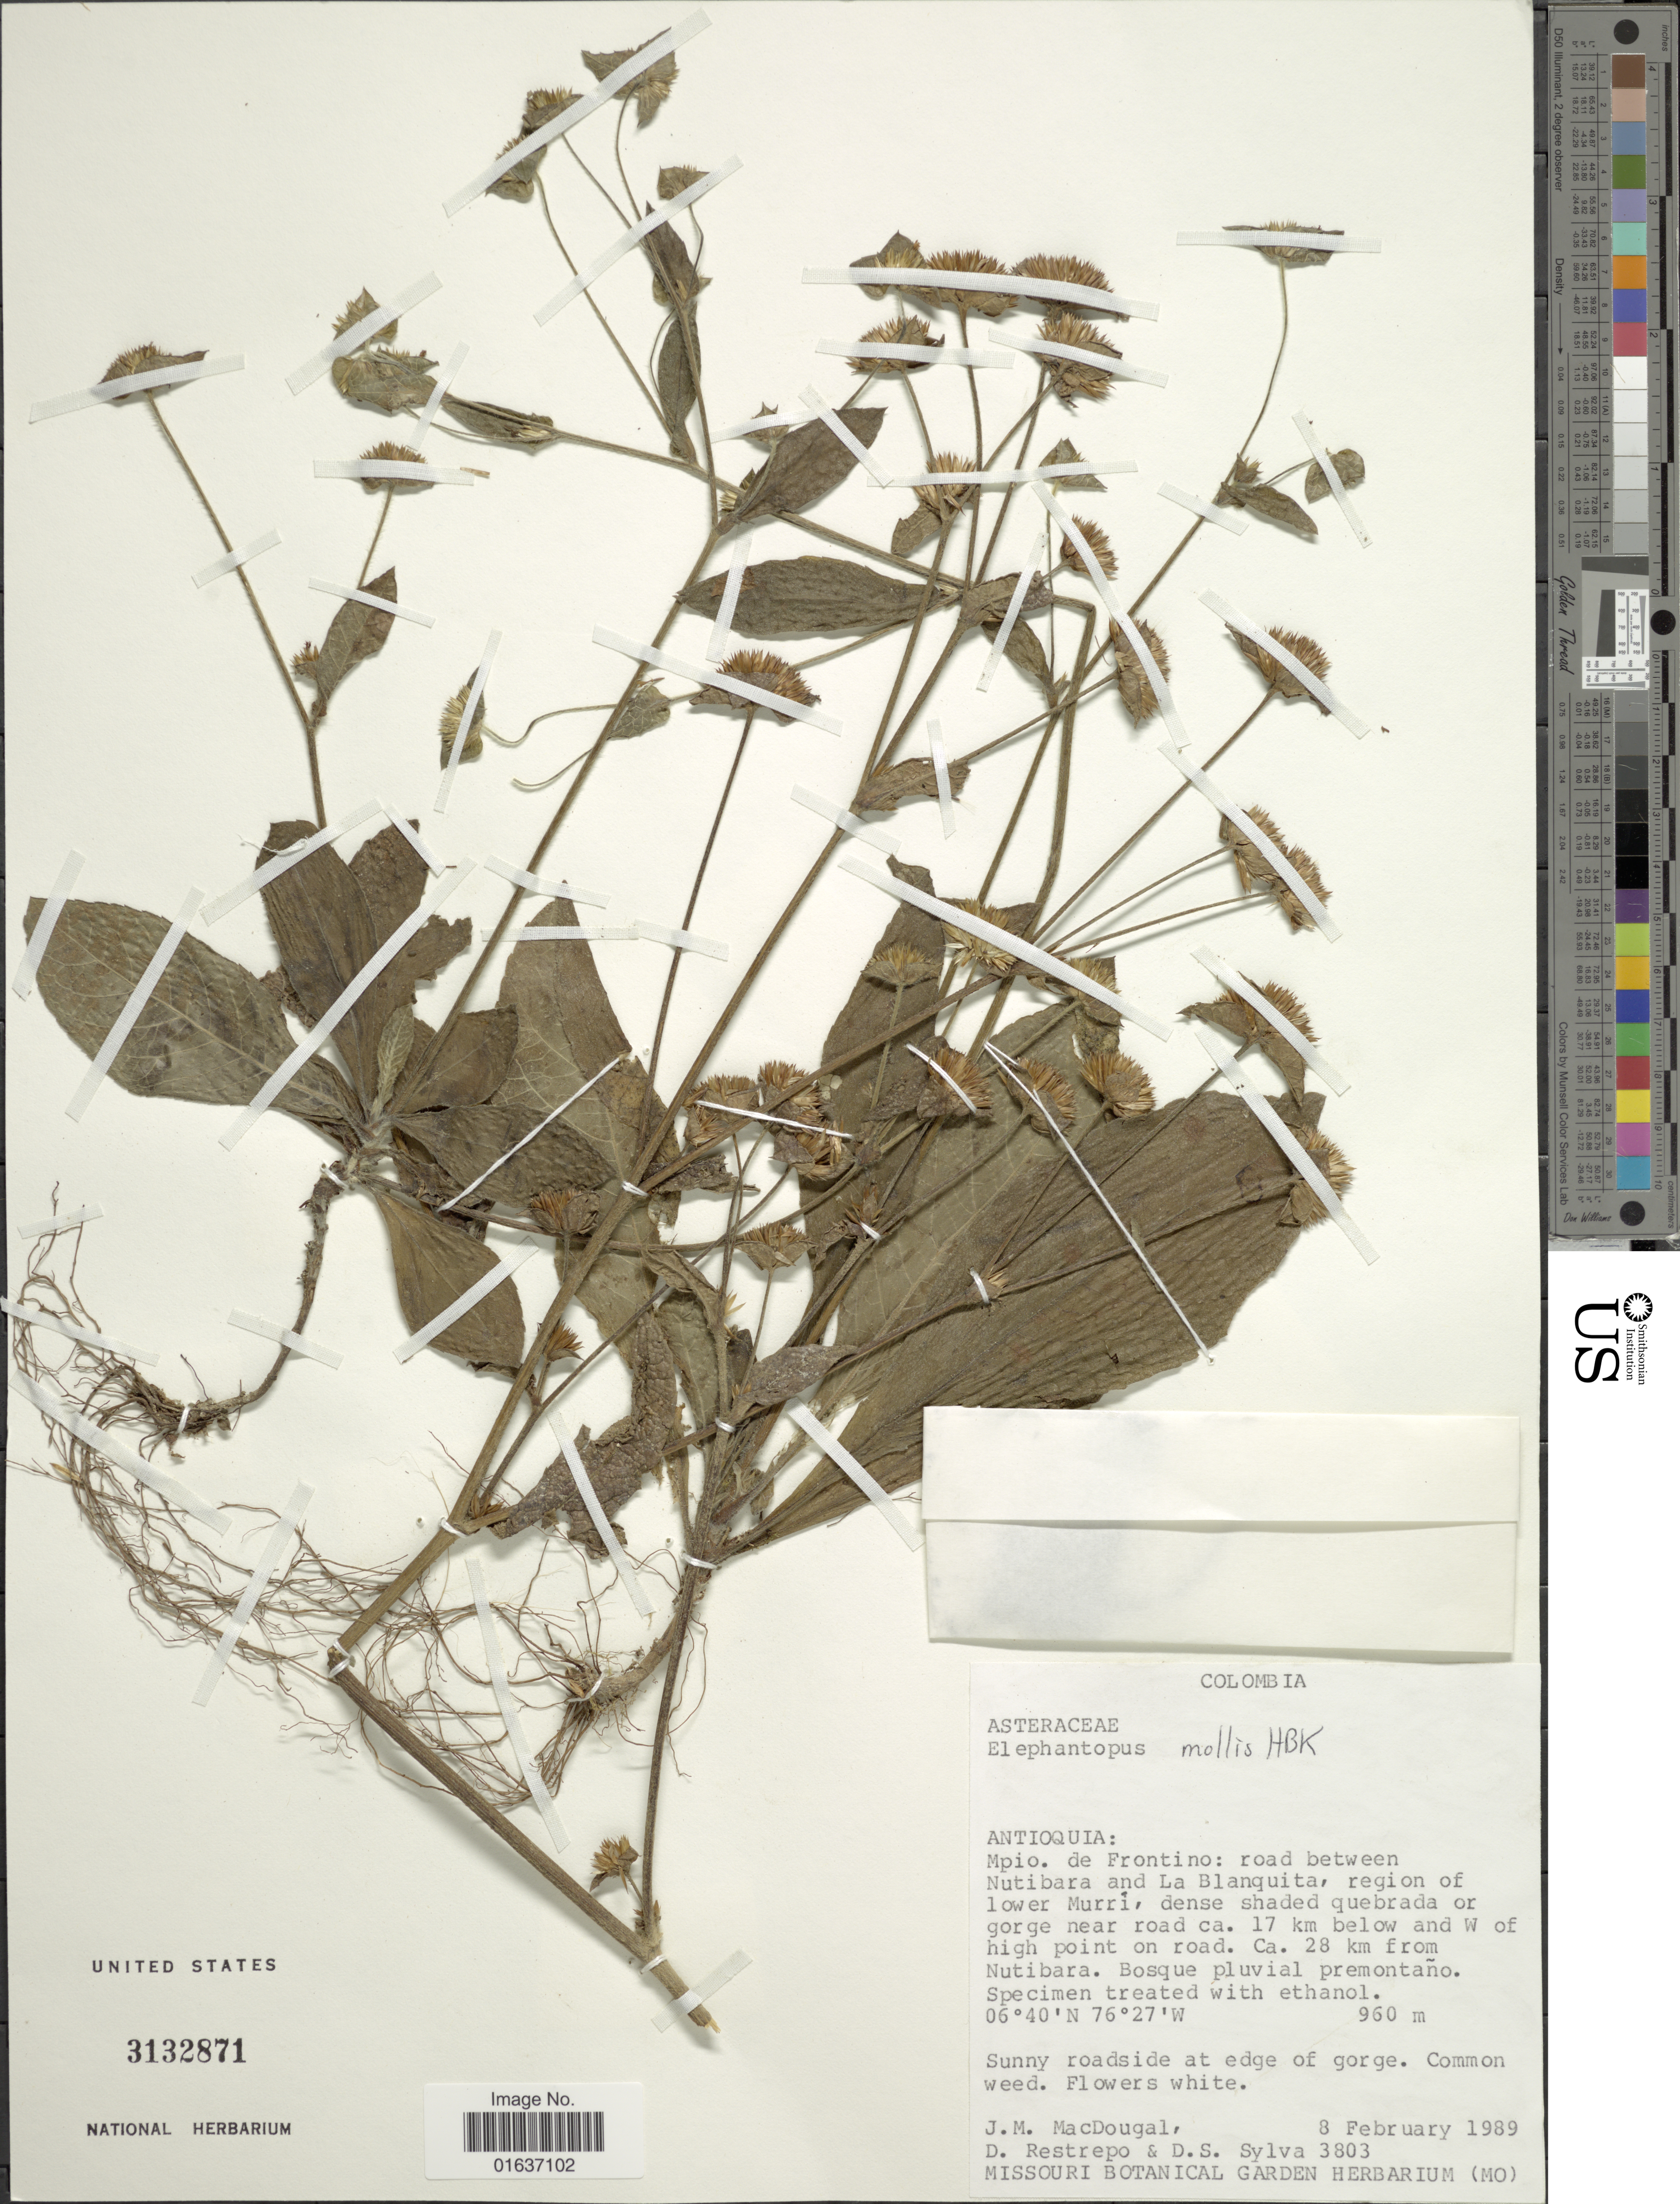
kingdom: Plantae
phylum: Tracheophyta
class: Magnoliopsida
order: Asterales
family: Asteraceae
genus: Elephantopus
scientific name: Elephantopus mollis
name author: Kunth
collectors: J. M. MacDougal, D. Restrepo & D. Sylva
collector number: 3803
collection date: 1989-02-08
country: Colombia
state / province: Antioquia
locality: Mpio. de Frontino: road between Nutibara and La Blanquita, region of lower Murri, desne shaded quebrada or gorge near road ca. 17 km below and W of high point on road, ca. 28 km from Nutibar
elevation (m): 960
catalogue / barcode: US 3132871